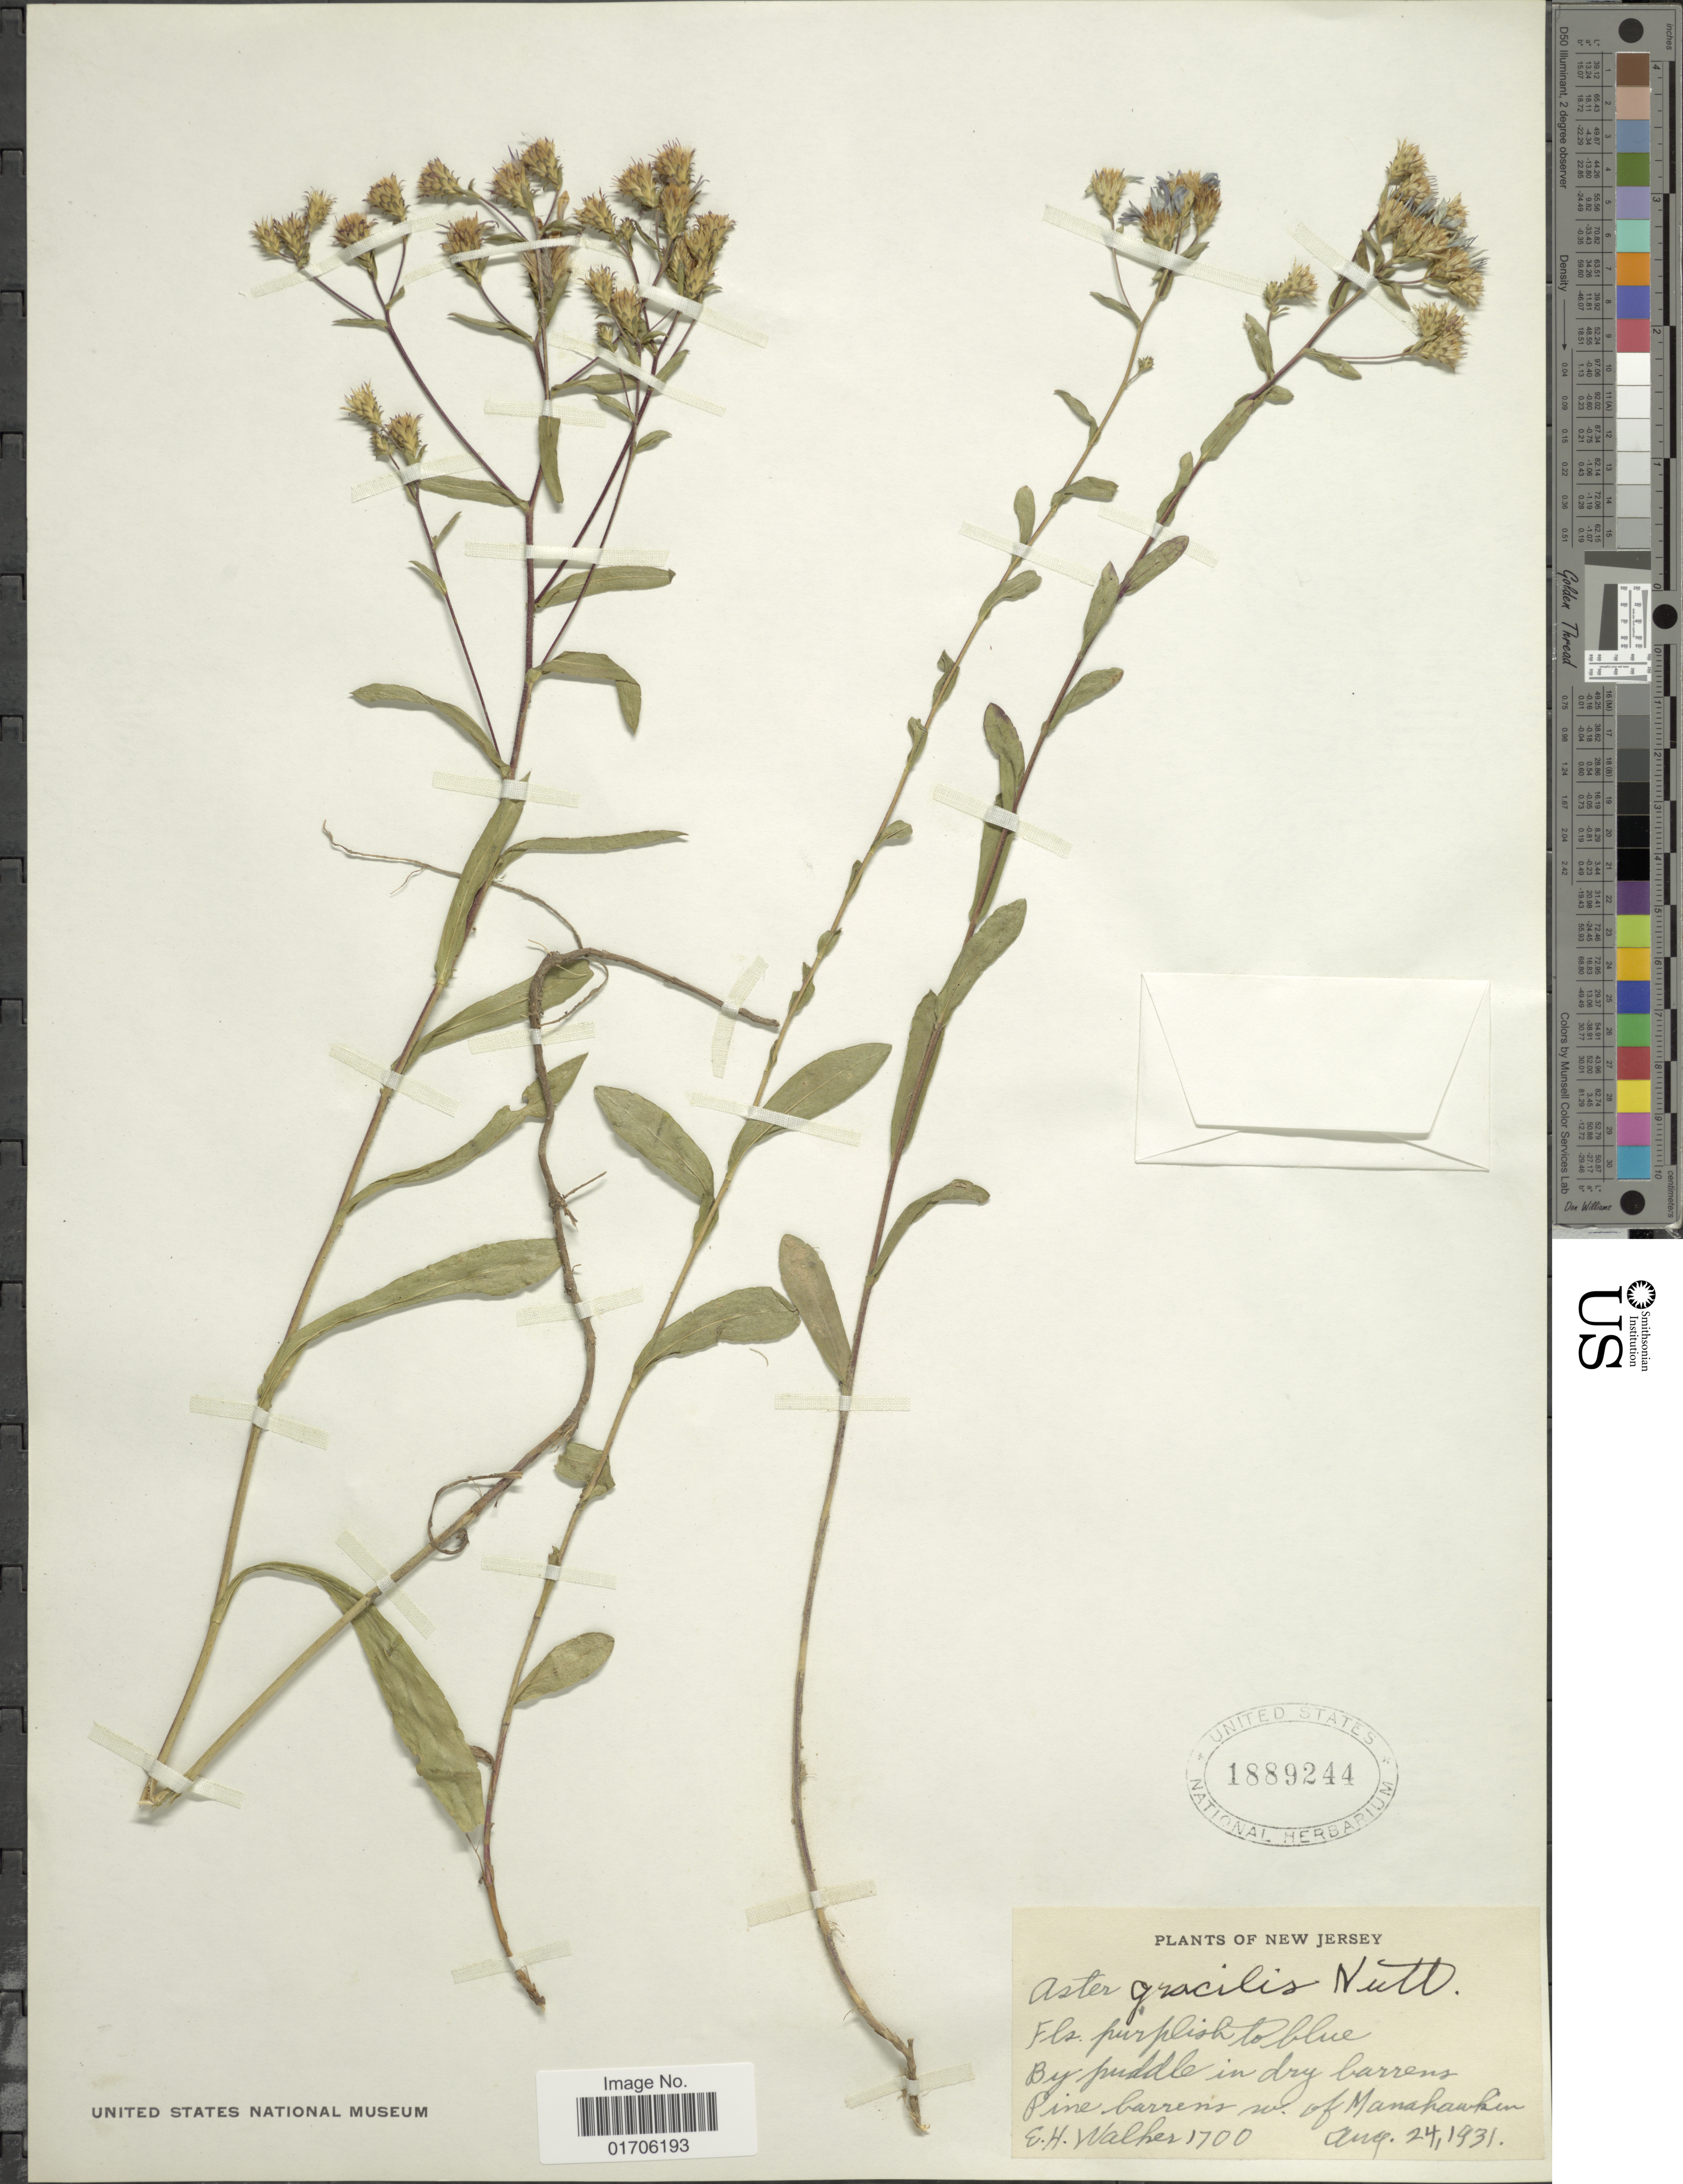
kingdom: Plantae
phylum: Tracheophyta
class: Magnoliopsida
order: Asterales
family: Asteraceae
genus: Eurybia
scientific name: Eurybia compacta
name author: G.L. Nesom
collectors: E. H. Walker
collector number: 1700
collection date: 1931-08-24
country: United States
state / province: New Jersey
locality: New Jersey. By puddle in dry barrens Pine barrens w. of Manahawkin.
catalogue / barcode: US 1889244